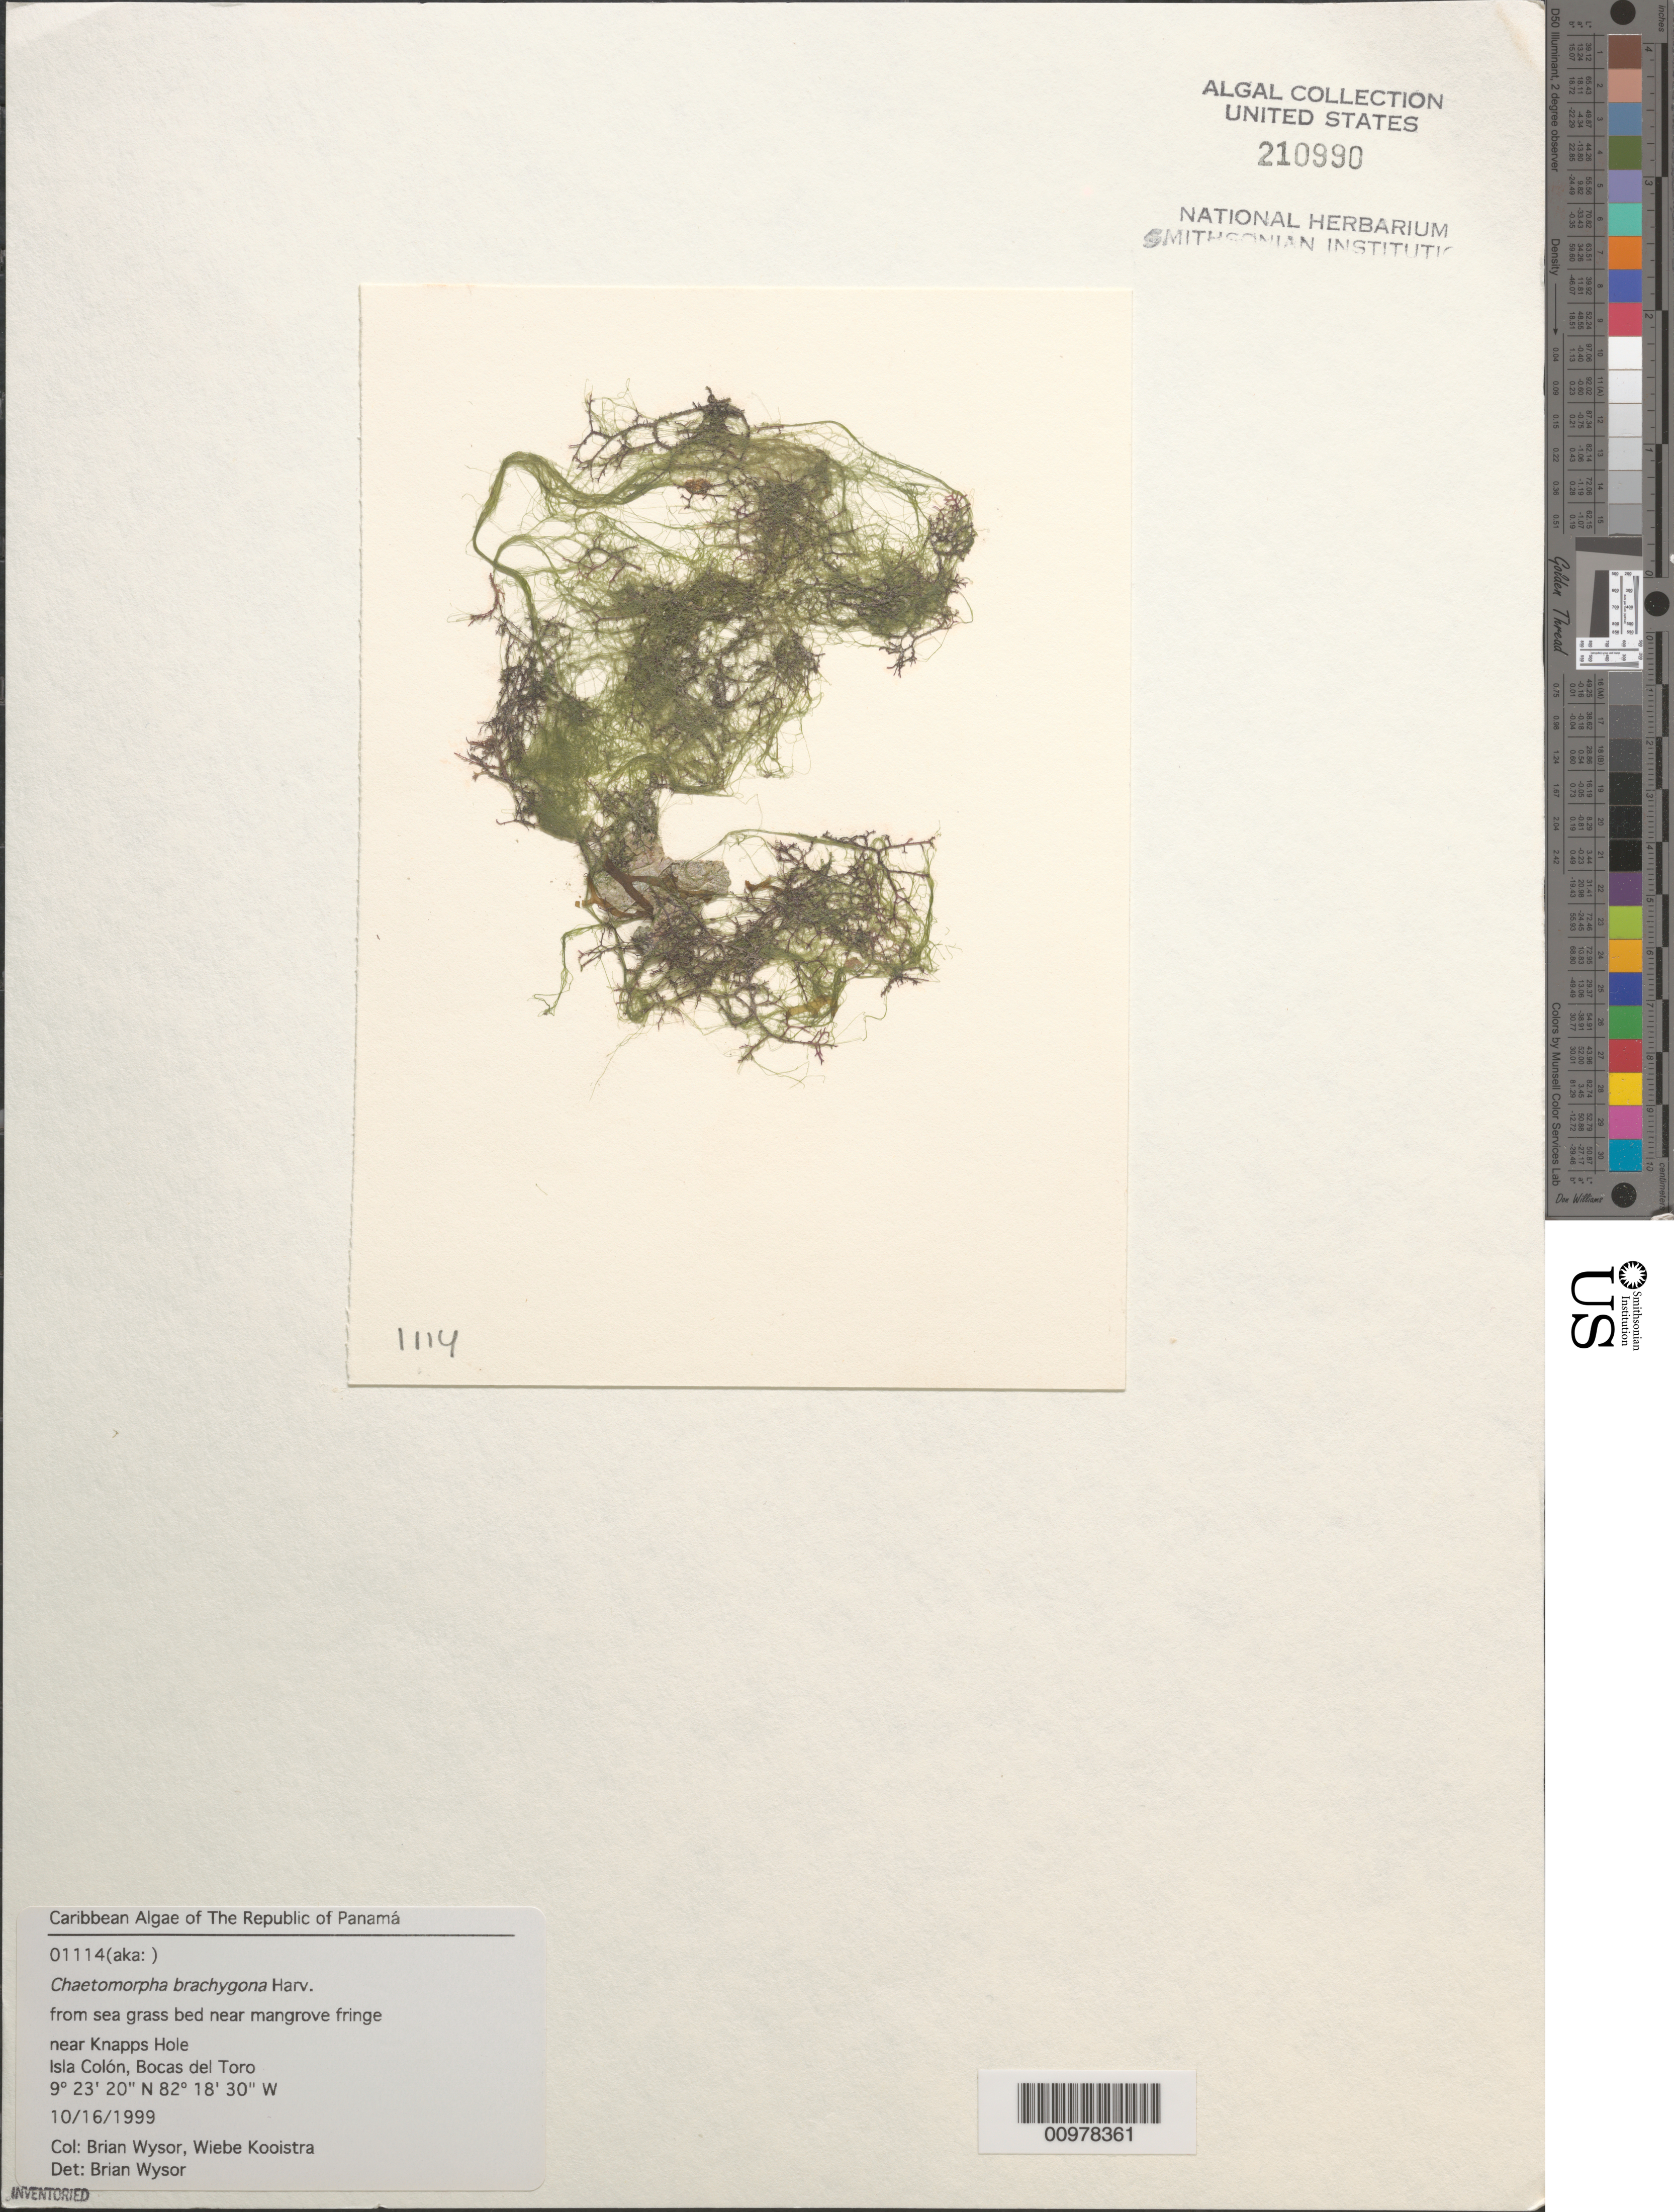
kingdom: Plantae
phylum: Chlorophyta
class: Ulvophyceae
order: Cladophorales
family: Cladophoraceae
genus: Chaetomorpha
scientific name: Chaetomorpha brachygona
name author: Harv.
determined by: Wysor, B.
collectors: B. Wysor & W. Kooistra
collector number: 01114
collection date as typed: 16 Oct 1999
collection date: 1999-10-16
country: Panama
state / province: Bocas del Toro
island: Colón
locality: Near Knapps Hole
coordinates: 9 23' 20" N, 82 18' 30" W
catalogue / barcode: US 210990